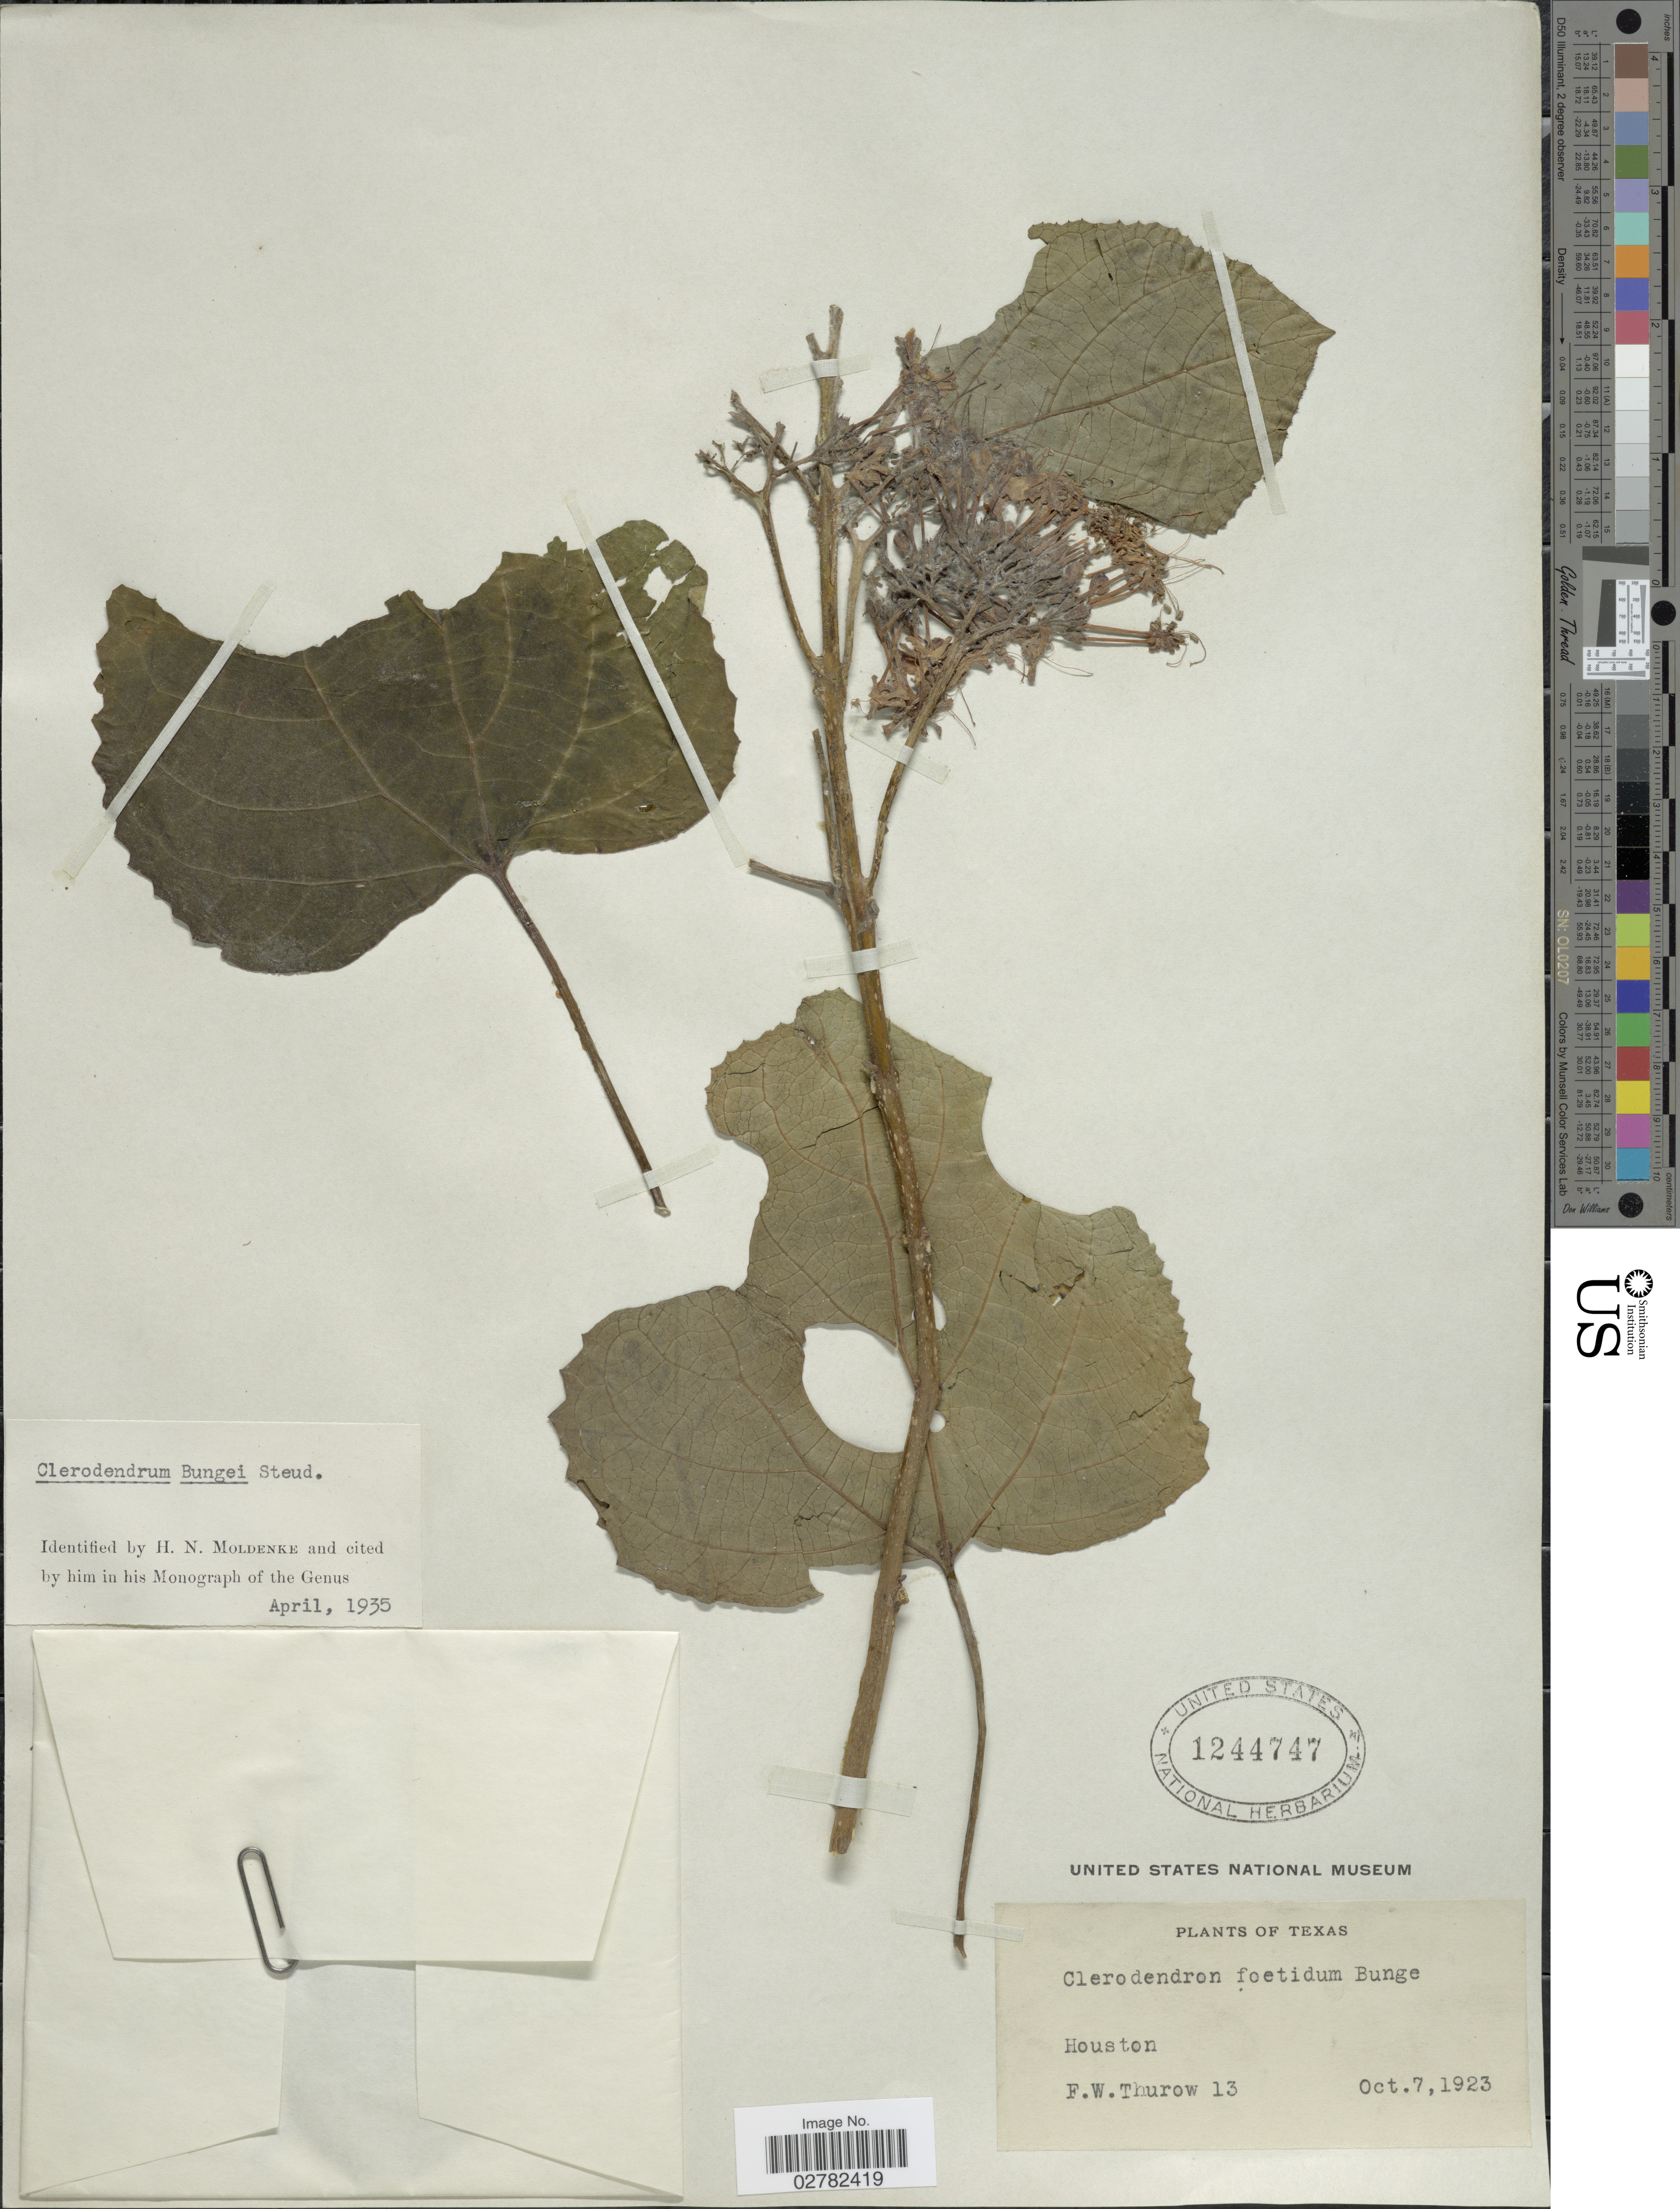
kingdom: Plantae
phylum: Tracheophyta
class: Magnoliopsida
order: Lamiales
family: Lamiaceae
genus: Clerodendrum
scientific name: Clerodendrum bungei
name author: Steud.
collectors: F. W. Thurow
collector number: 13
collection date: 1923-10-07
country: United States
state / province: Texas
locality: Houston.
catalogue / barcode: US 1244747